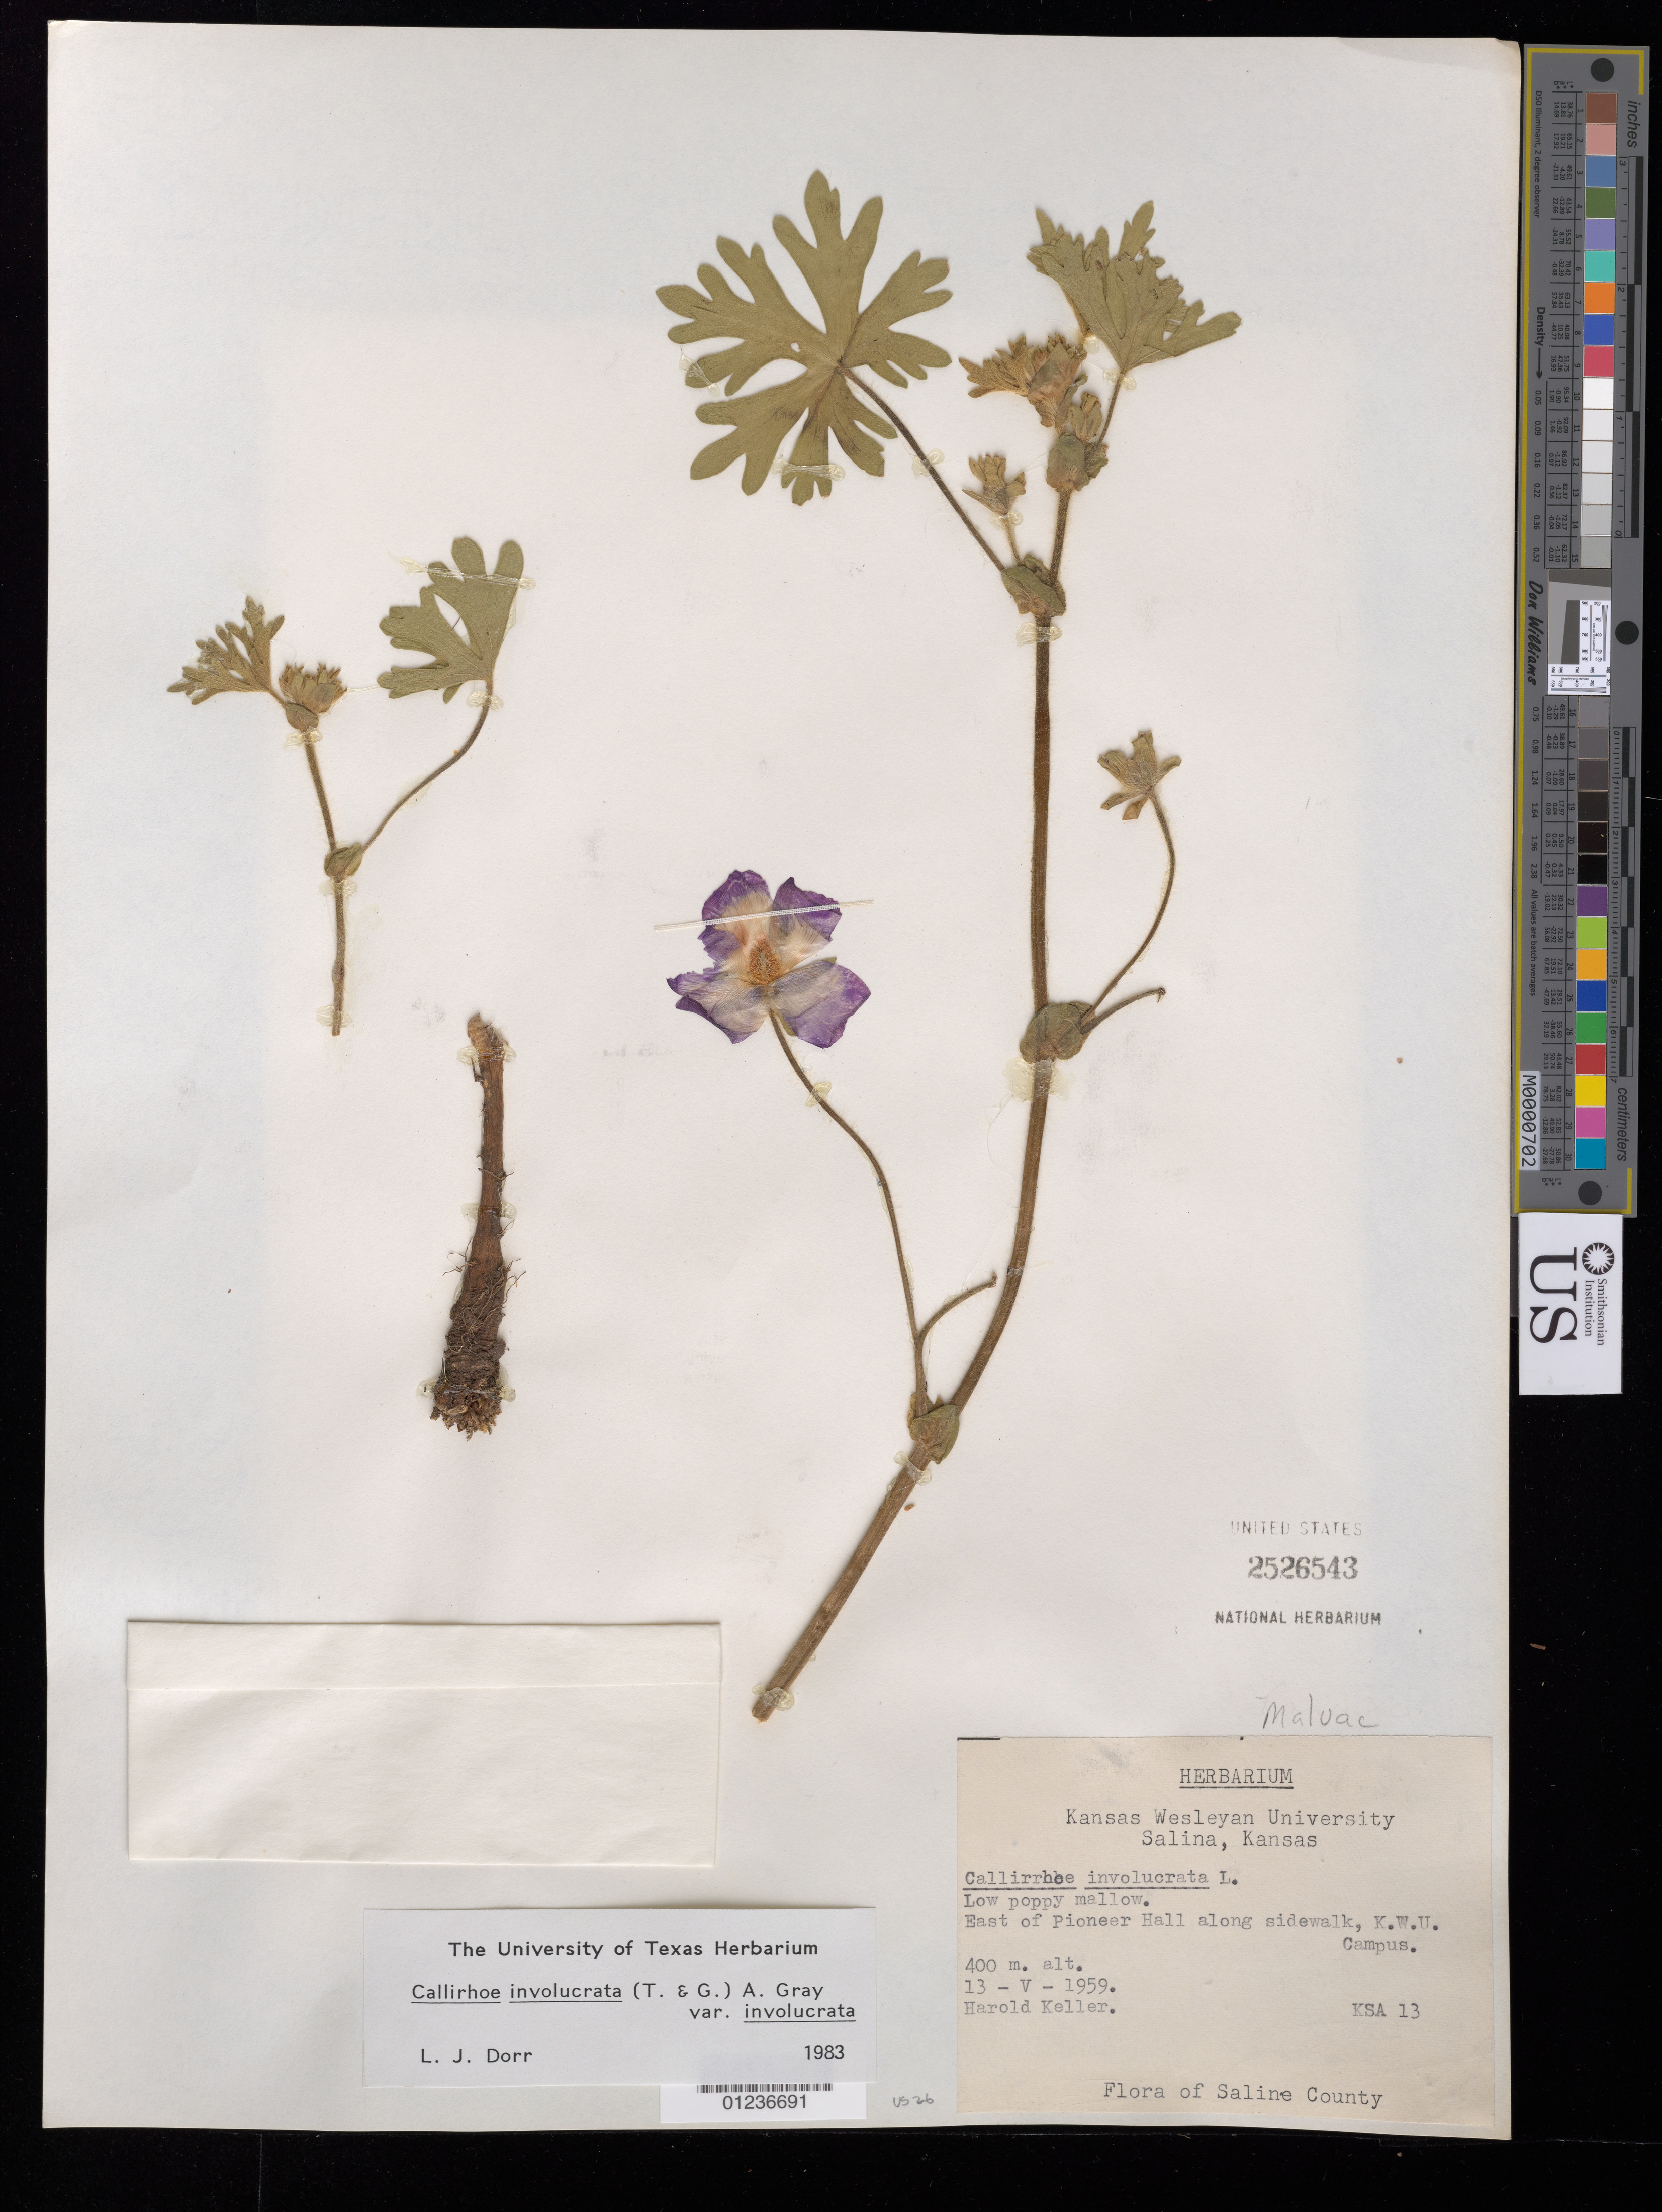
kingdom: Plantae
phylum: Tracheophyta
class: Magnoliopsida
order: Malvales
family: Malvaceae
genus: Callirhoe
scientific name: Callirhoe involucrata var. involucrata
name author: (Torr. & A. Gray) A. Gray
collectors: H. Keller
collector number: KSA 13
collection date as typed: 13 May 1959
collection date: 1959-05-13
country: United States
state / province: Kansas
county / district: Saline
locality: E of Pioneer Hall along sidewalk, KWU Campus.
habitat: Low poppy mallow.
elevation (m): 400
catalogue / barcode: US 2526543